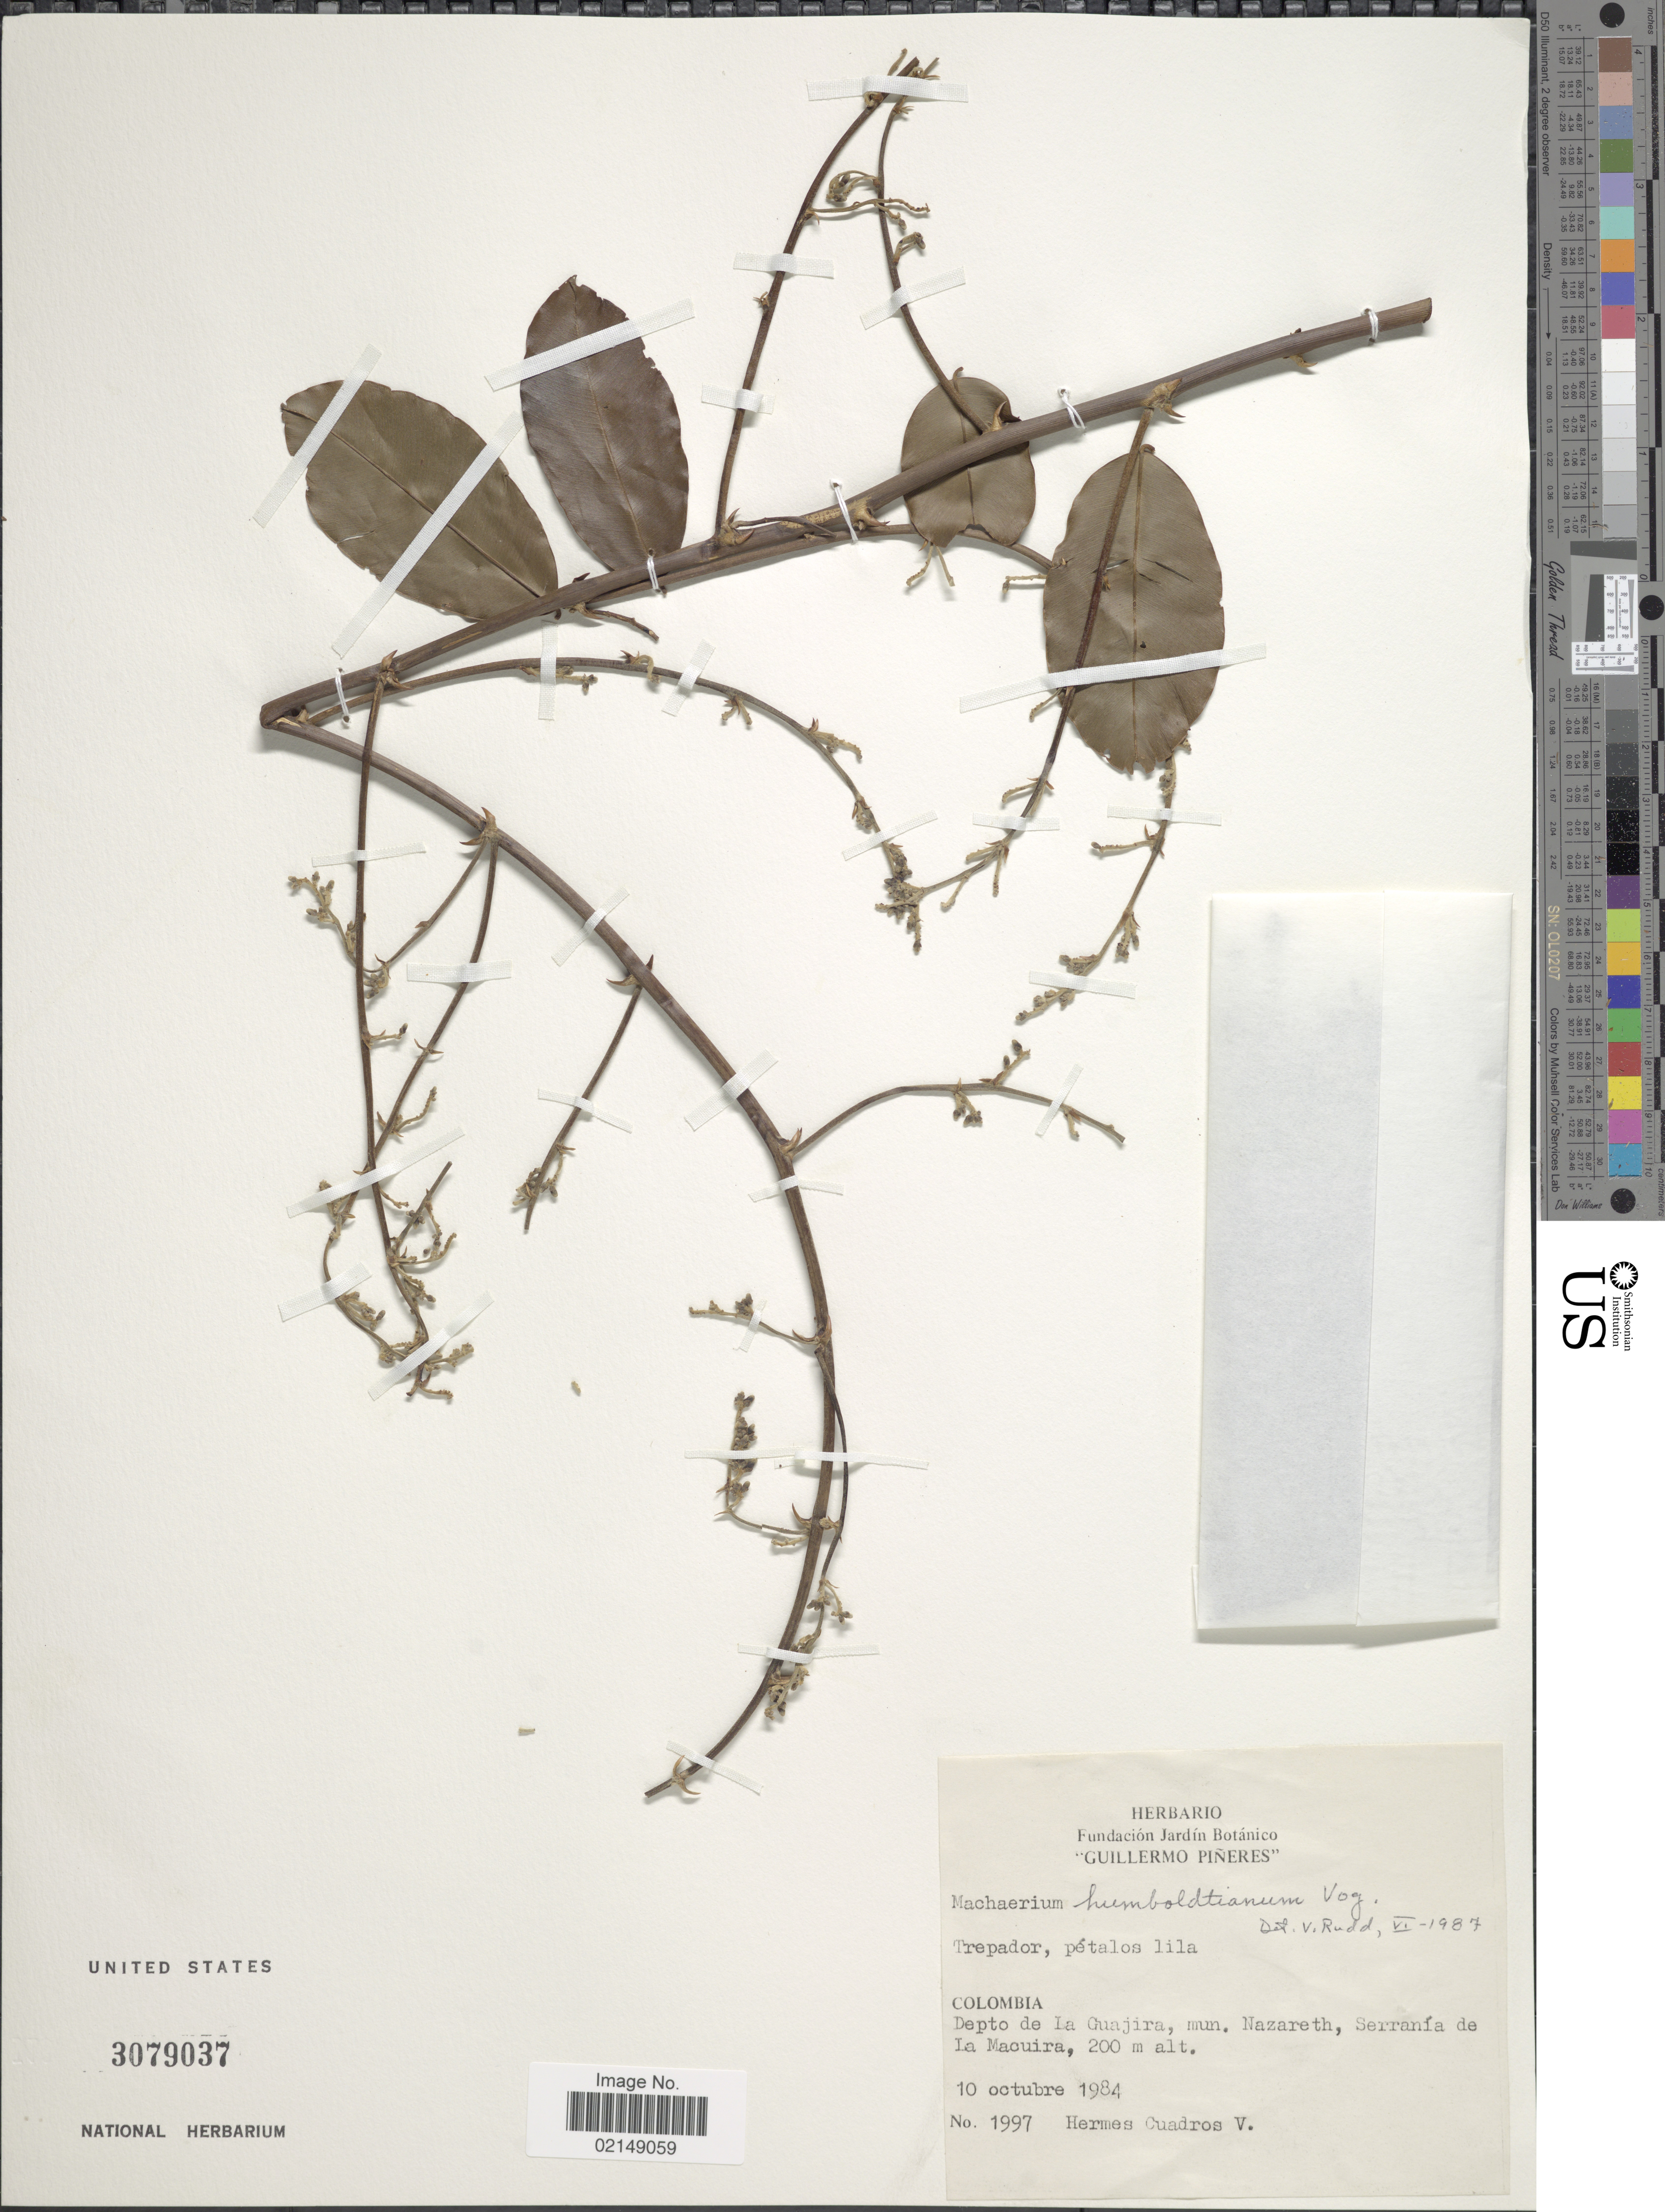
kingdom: Plantae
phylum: Tracheophyta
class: Magnoliopsida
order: Fabales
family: Fabaceae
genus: Machaerium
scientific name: Machaerium humboldtianum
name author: Vogel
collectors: H. Cuadros V.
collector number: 1997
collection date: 1984-10-10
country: Colombia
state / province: La Guajira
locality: Mun. Nazareth, Serrania de La Macuira.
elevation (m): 200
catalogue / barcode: US 3079037